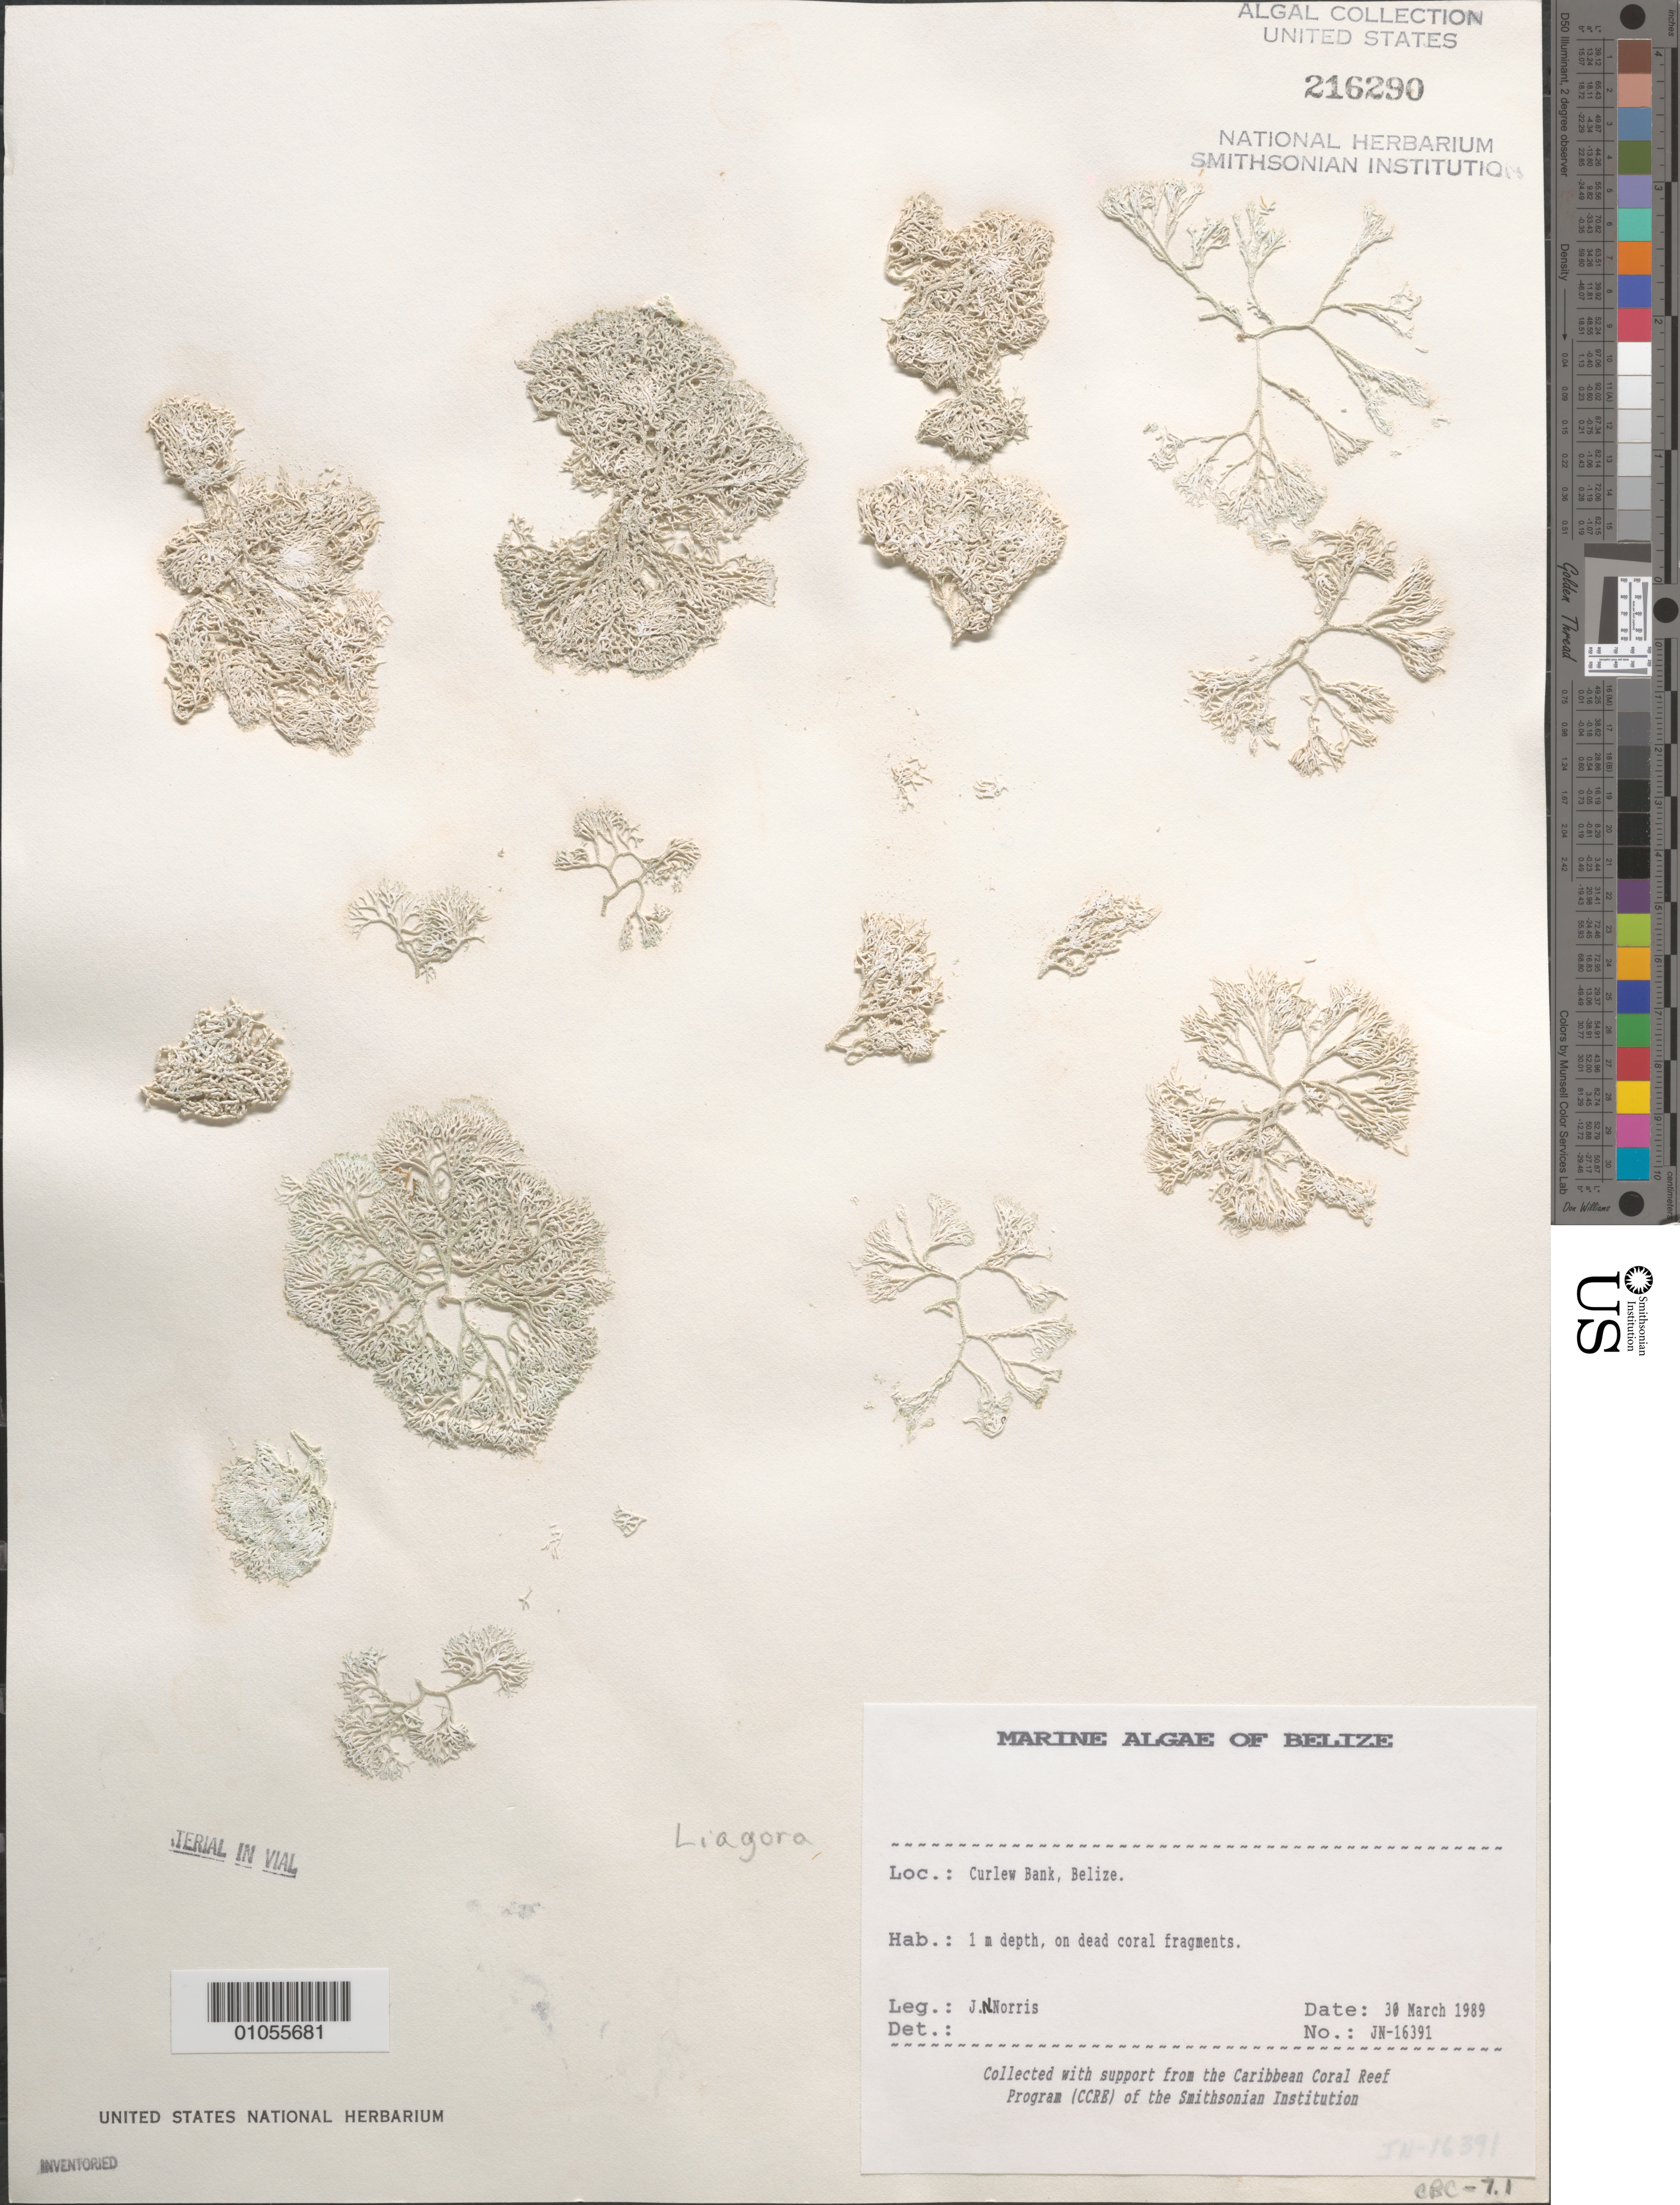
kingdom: Plantae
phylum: Rhodophyta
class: Florideophyceae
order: Nemaliales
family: Liagoraceae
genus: Liagora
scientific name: Liagora sp.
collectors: J. N. Norris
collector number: JN-16391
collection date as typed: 30 Mar 1989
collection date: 1989-03-30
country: Belize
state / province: Stann Creek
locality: Curlew Bank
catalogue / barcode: US 216290